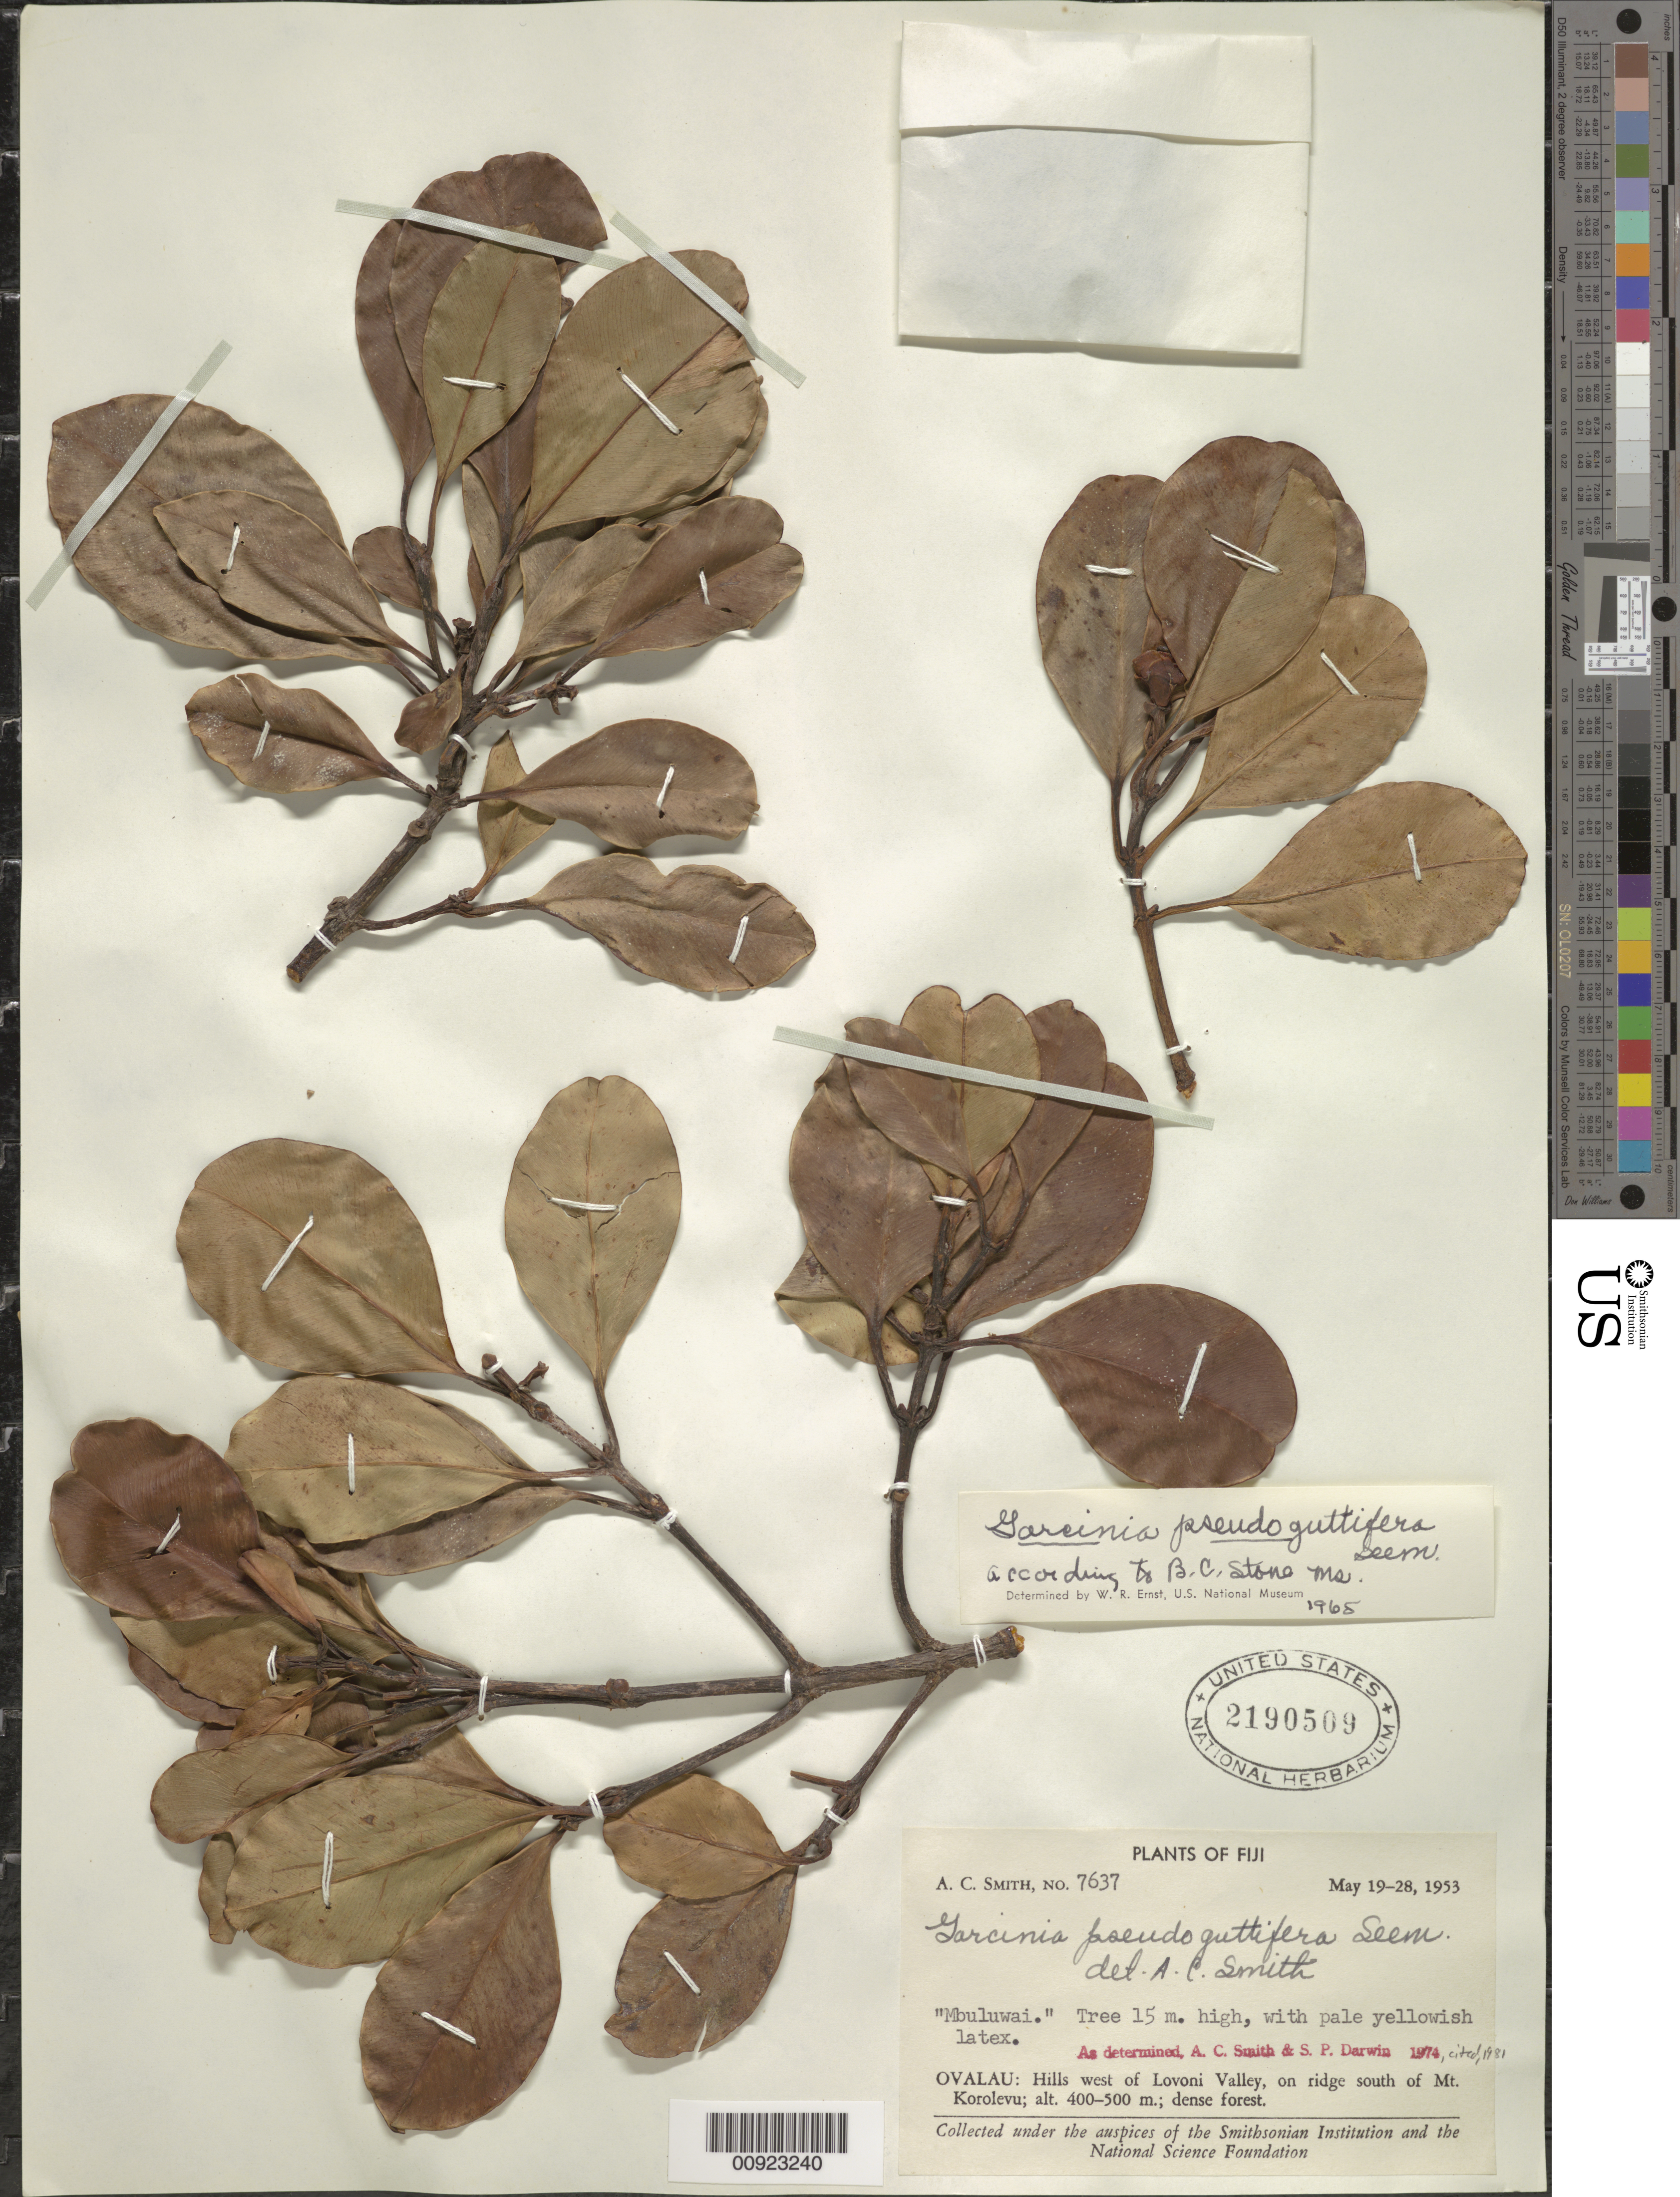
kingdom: Plantae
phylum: Tracheophyta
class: Magnoliopsida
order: Malpighiales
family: Clusiaceae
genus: Garcinia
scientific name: Garcinia pseudoguttifera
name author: Seem.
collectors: C. A. Smith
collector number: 7637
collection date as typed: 19 May 1953 to 28 May 1953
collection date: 1953-05-19/1953-05-28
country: Fiji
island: Ovalau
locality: Hills west of Lovoni Valley, on ridge south of Mt. Korolevu.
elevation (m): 400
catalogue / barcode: US 2190509